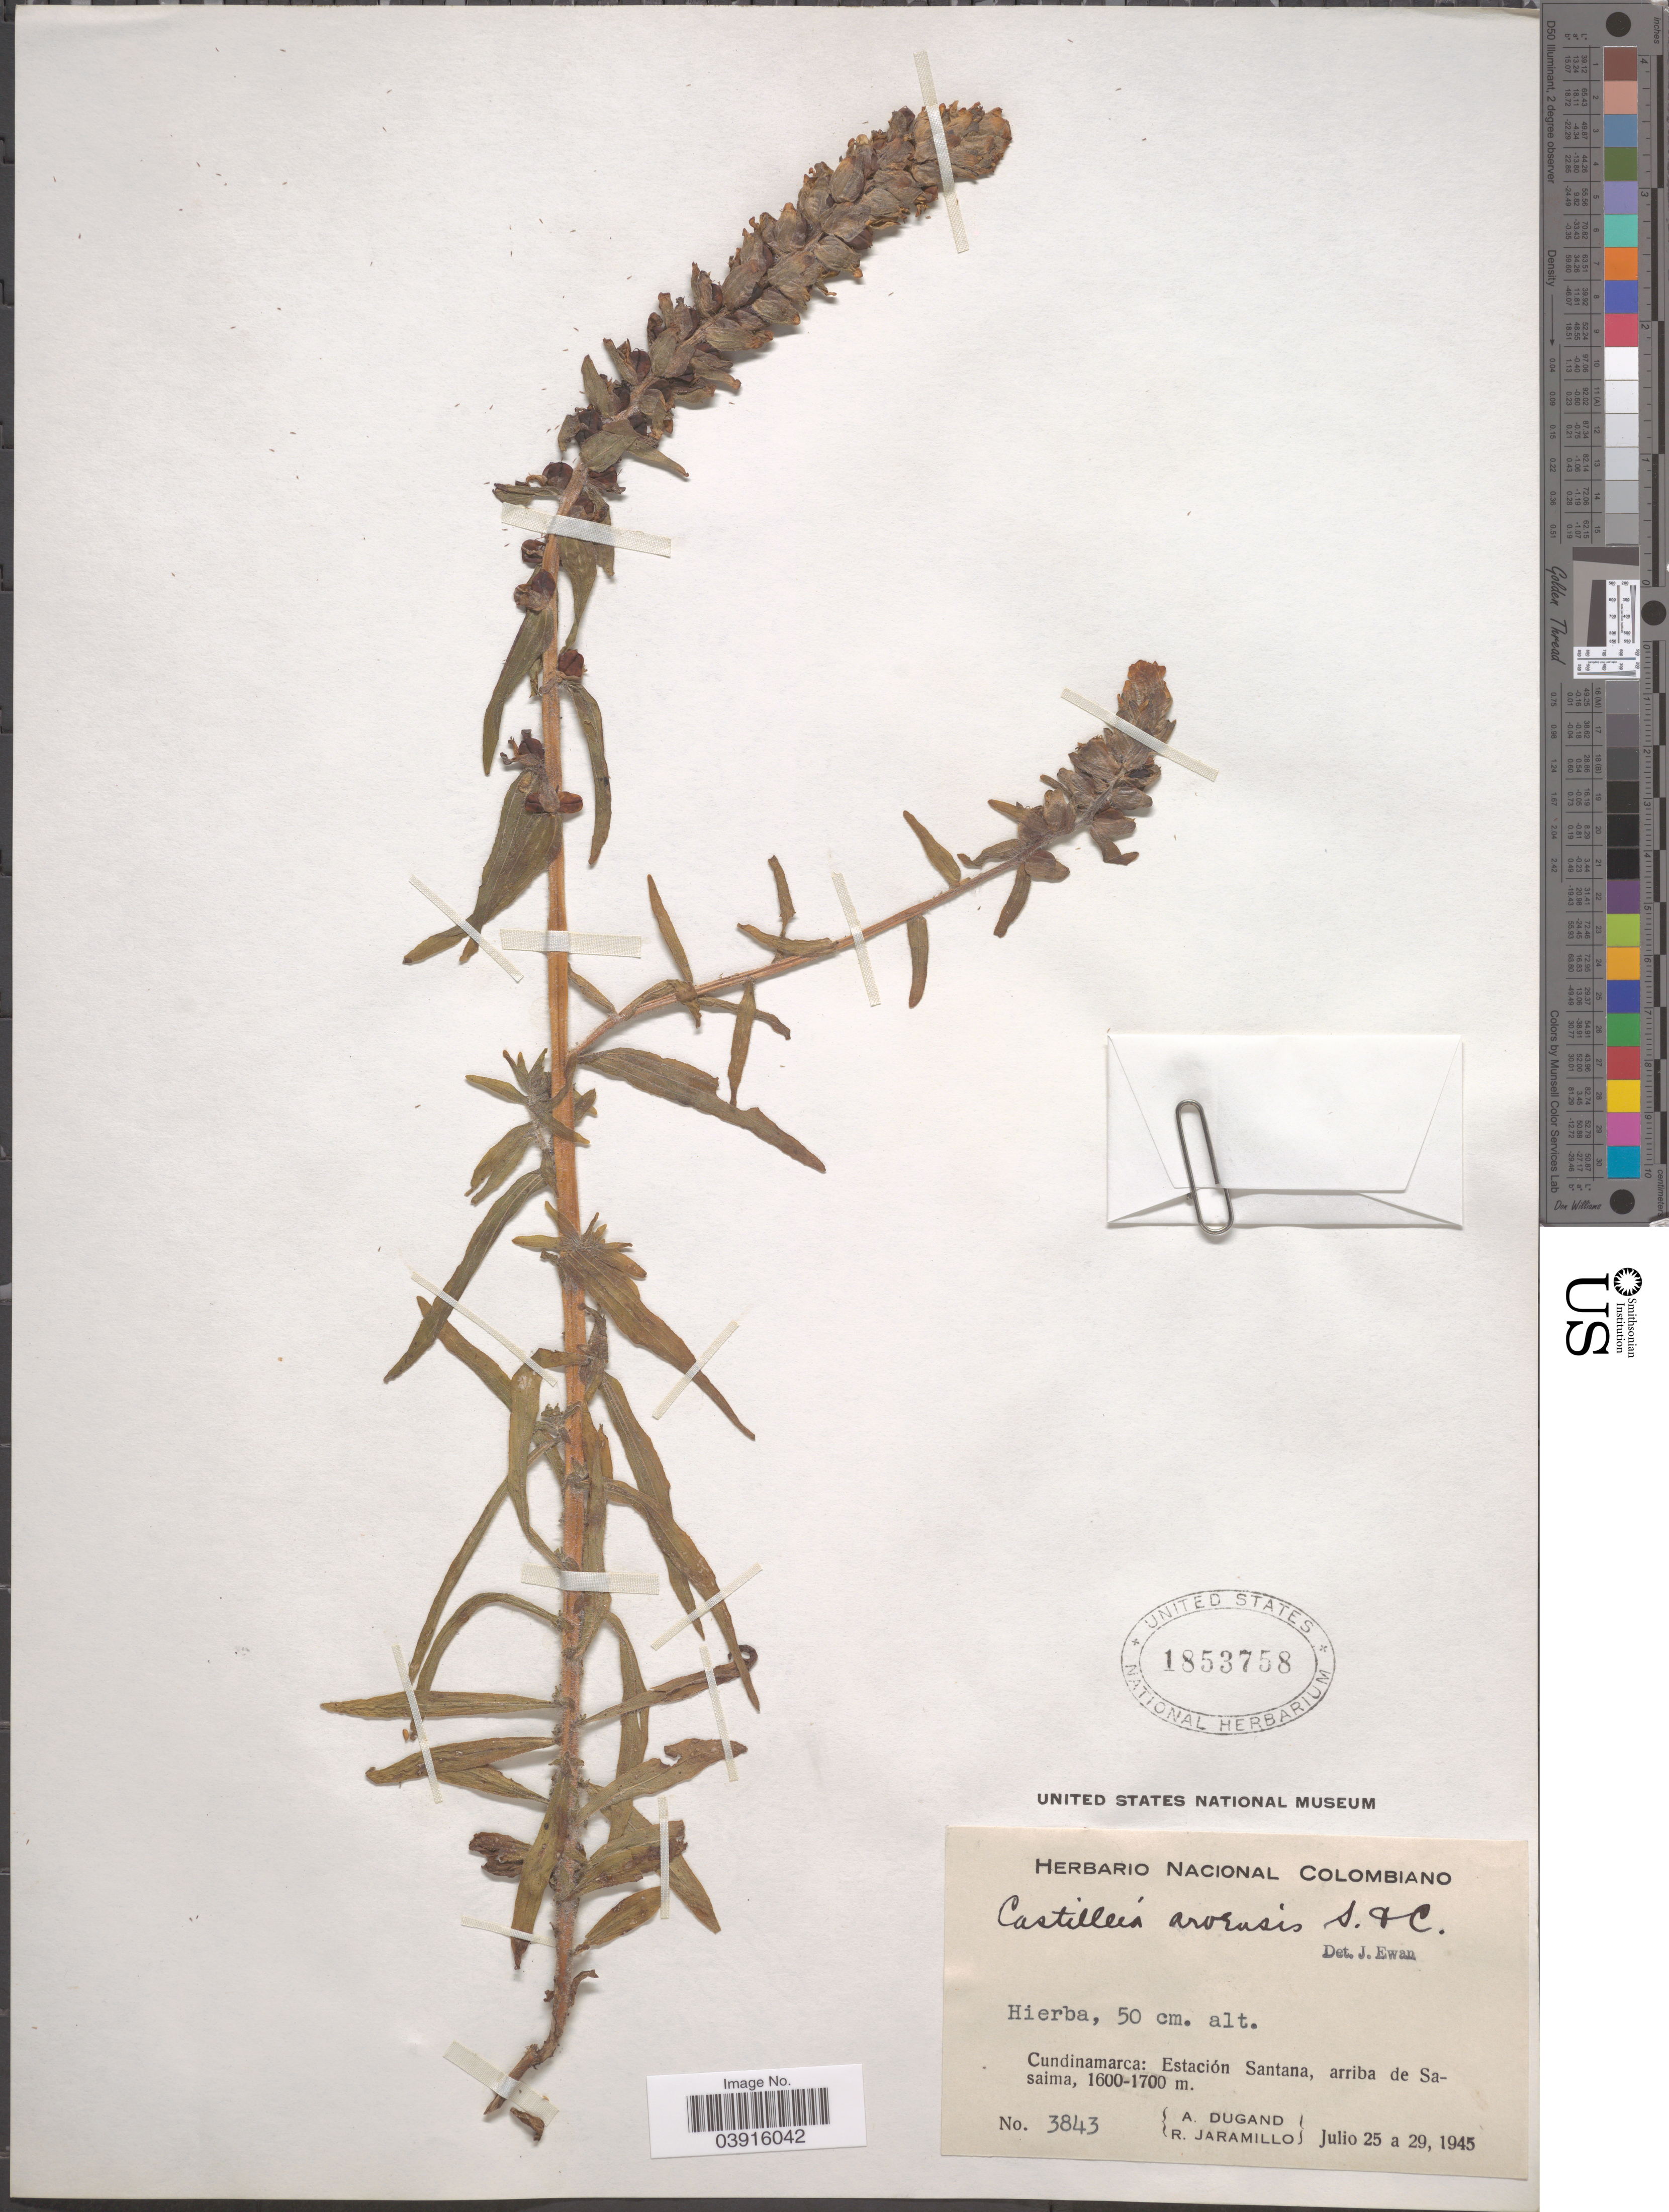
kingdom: Plantae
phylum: Tracheophyta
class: Magnoliopsida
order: Lamiales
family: Orobanchaceae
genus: Castilleja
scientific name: Castilleja arvensis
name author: Schltdl. & Cham.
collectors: A. Dugand & R. Jaramillo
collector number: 3843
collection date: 1945-07-25/1945-07-29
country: Colombia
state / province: Cundinamarca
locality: Estación Santana, arriba de Sasaima.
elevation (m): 1600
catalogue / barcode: US 1853758